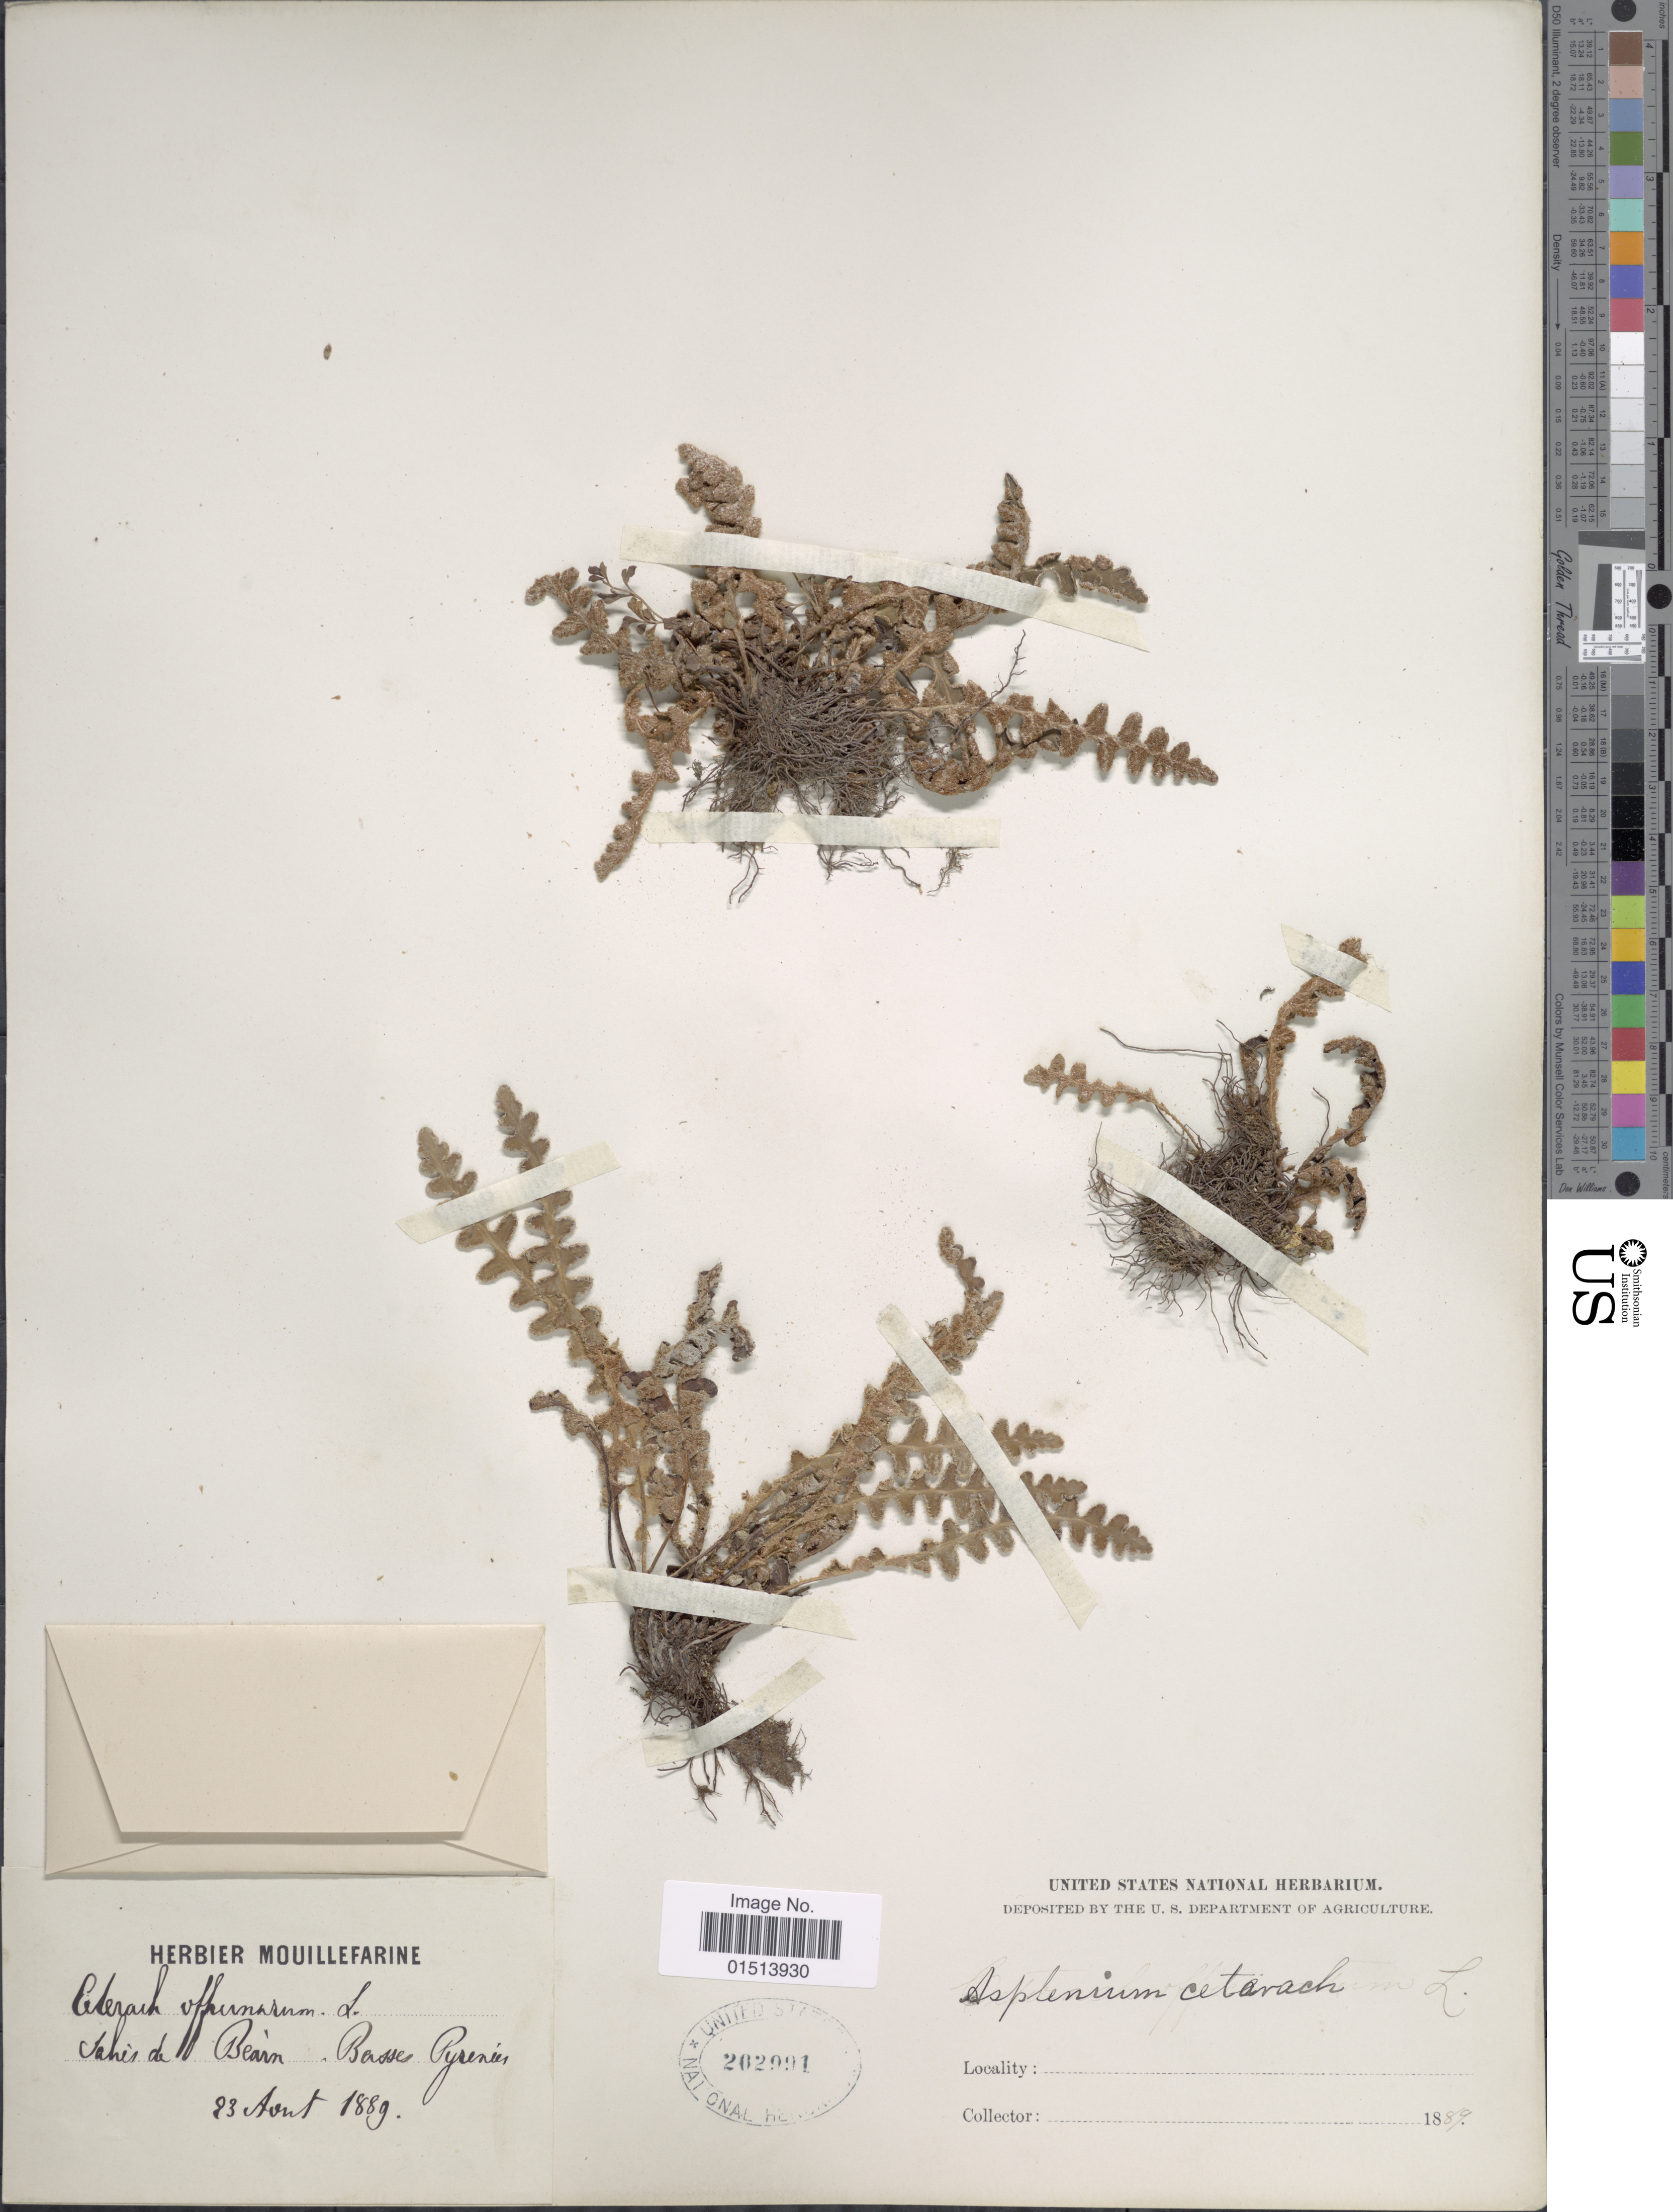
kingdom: Plantae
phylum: Tracheophyta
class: Polypodiopsida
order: Polypodiales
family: Aspleniaceae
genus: Asplenium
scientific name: Asplenium officinarum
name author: DC.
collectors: ex herb. Mouillefarine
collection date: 1889-08-23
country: France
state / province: Nouvelle-Aquitaine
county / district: Pyrénées-Atlantiques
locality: Salies de Béarn, Basses Pyrénées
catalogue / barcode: US 262991